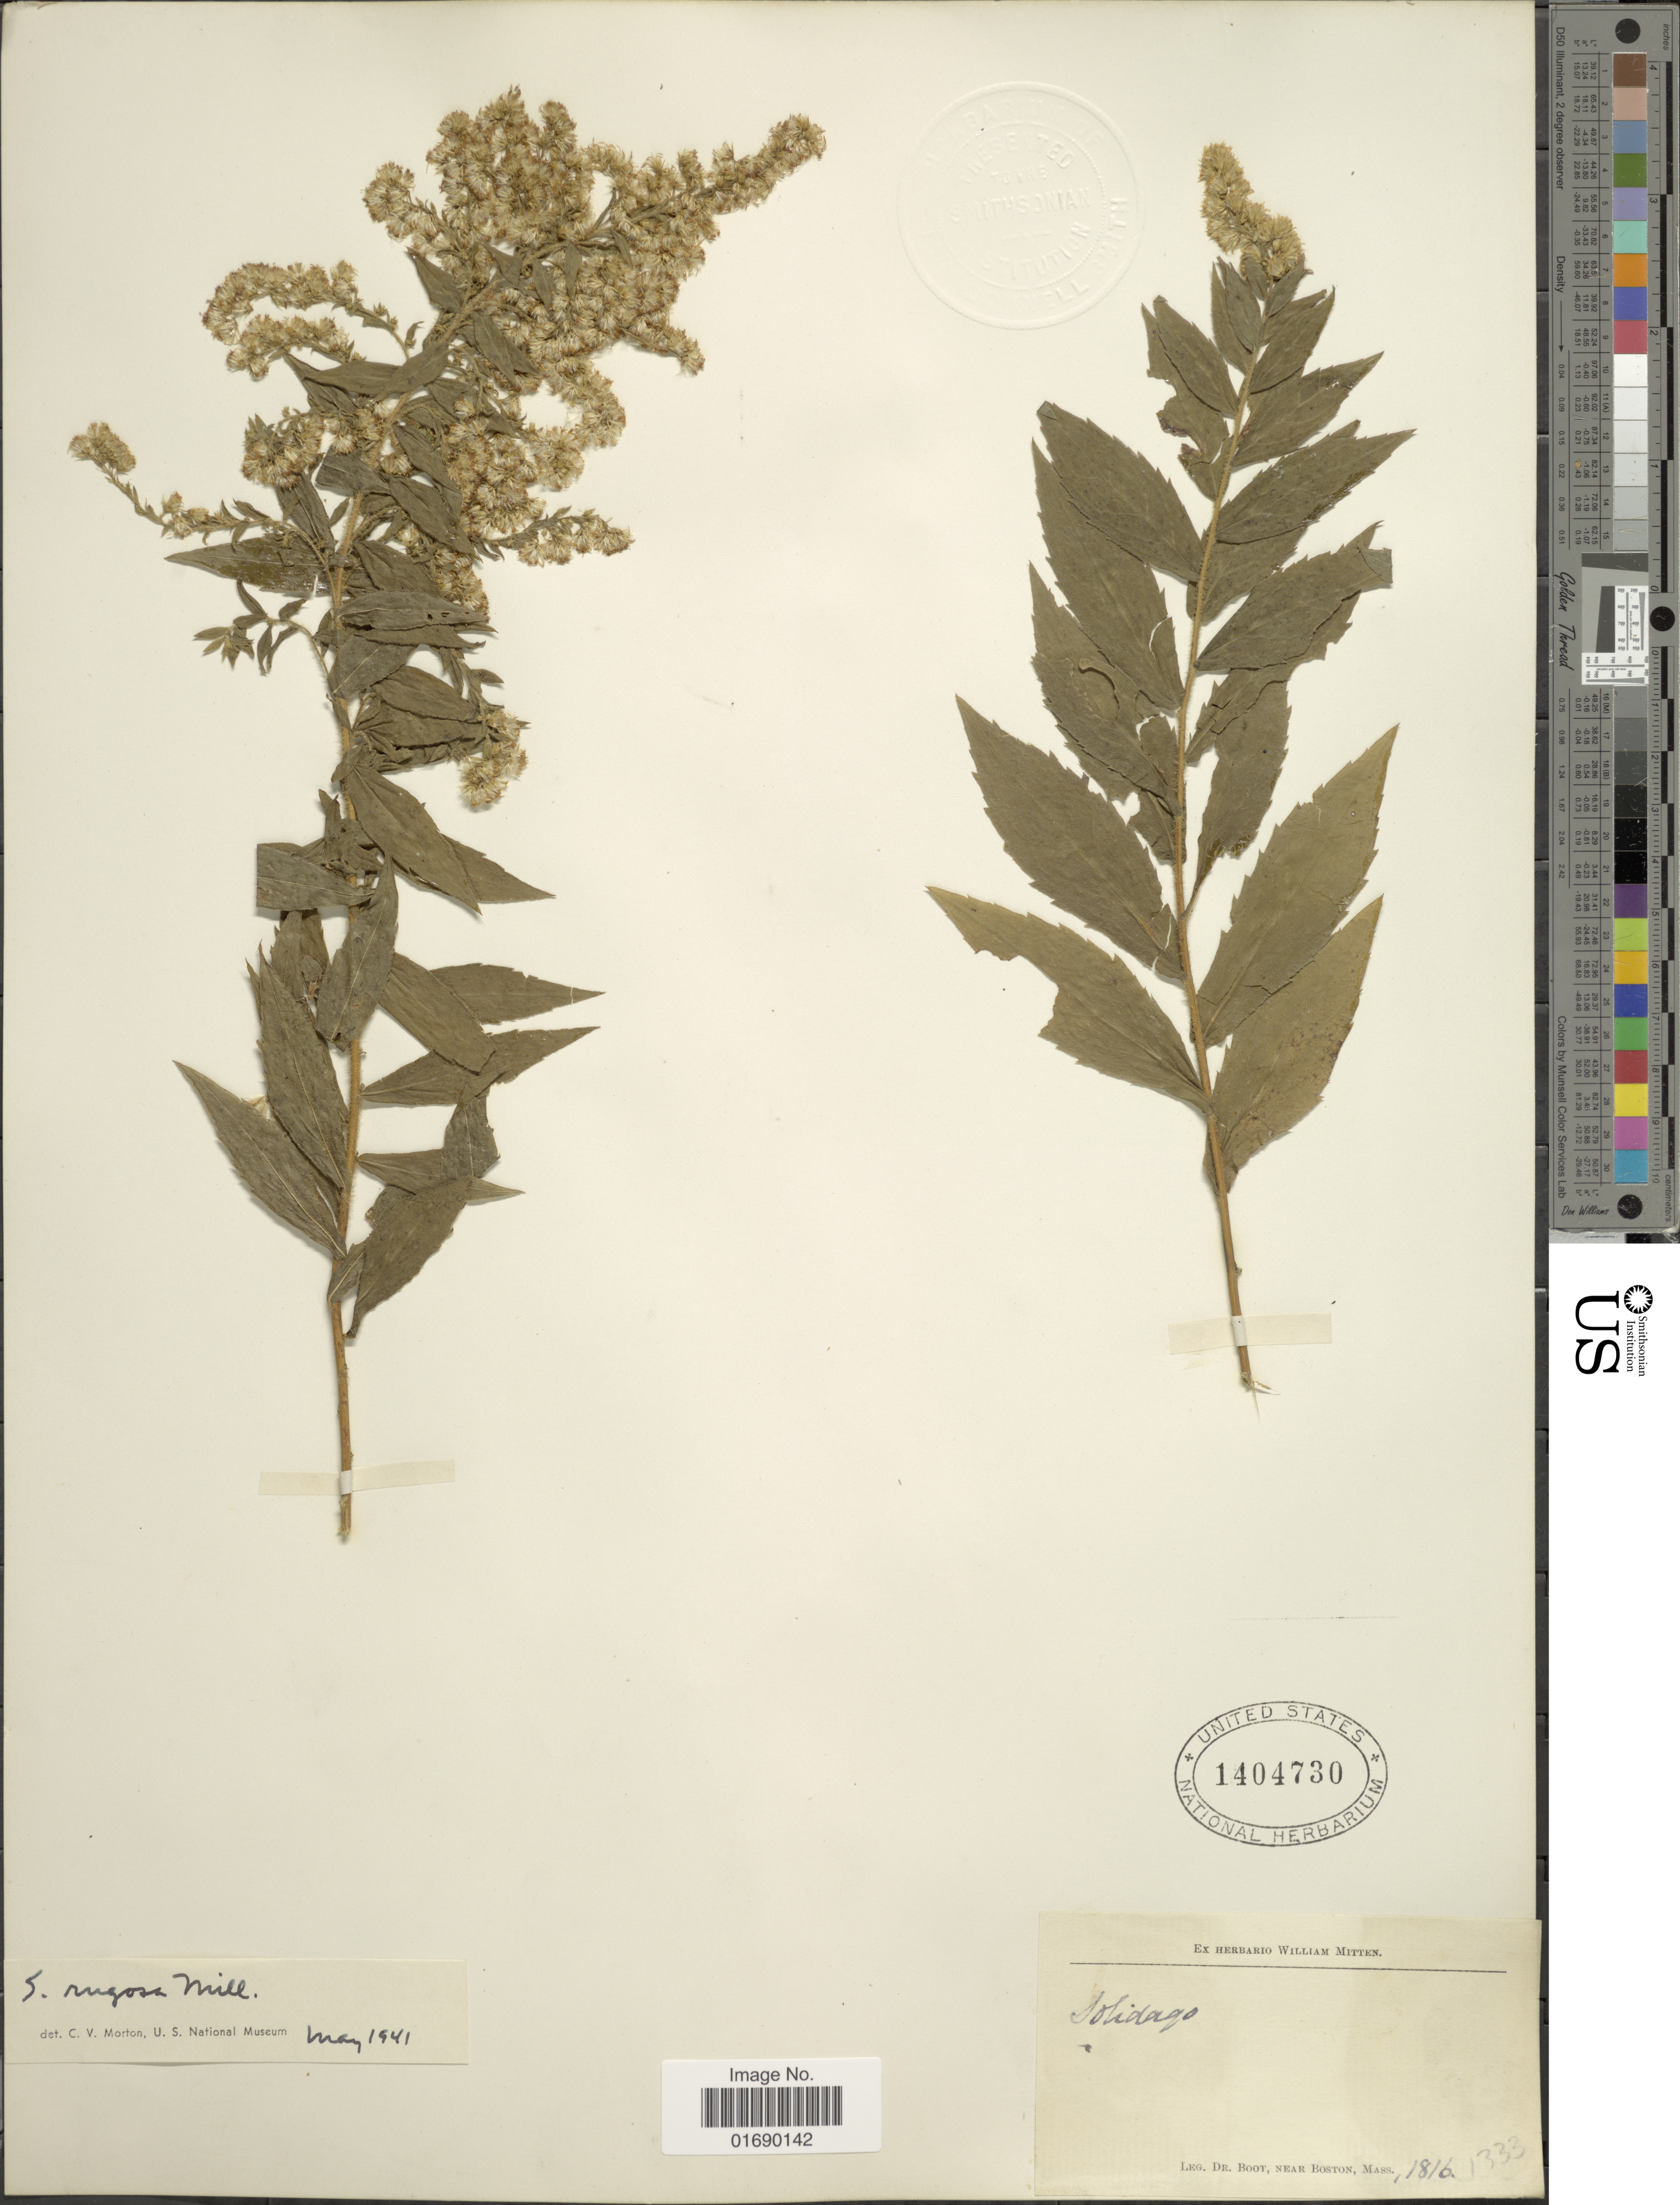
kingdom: Plantae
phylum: Tracheophyta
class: Magnoliopsida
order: Asterales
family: Asteraceae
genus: Solidago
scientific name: Solidago rugosa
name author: Mill.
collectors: Boot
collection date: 1816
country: United States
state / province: Massachusetts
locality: Near Boston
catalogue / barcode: US 1404730